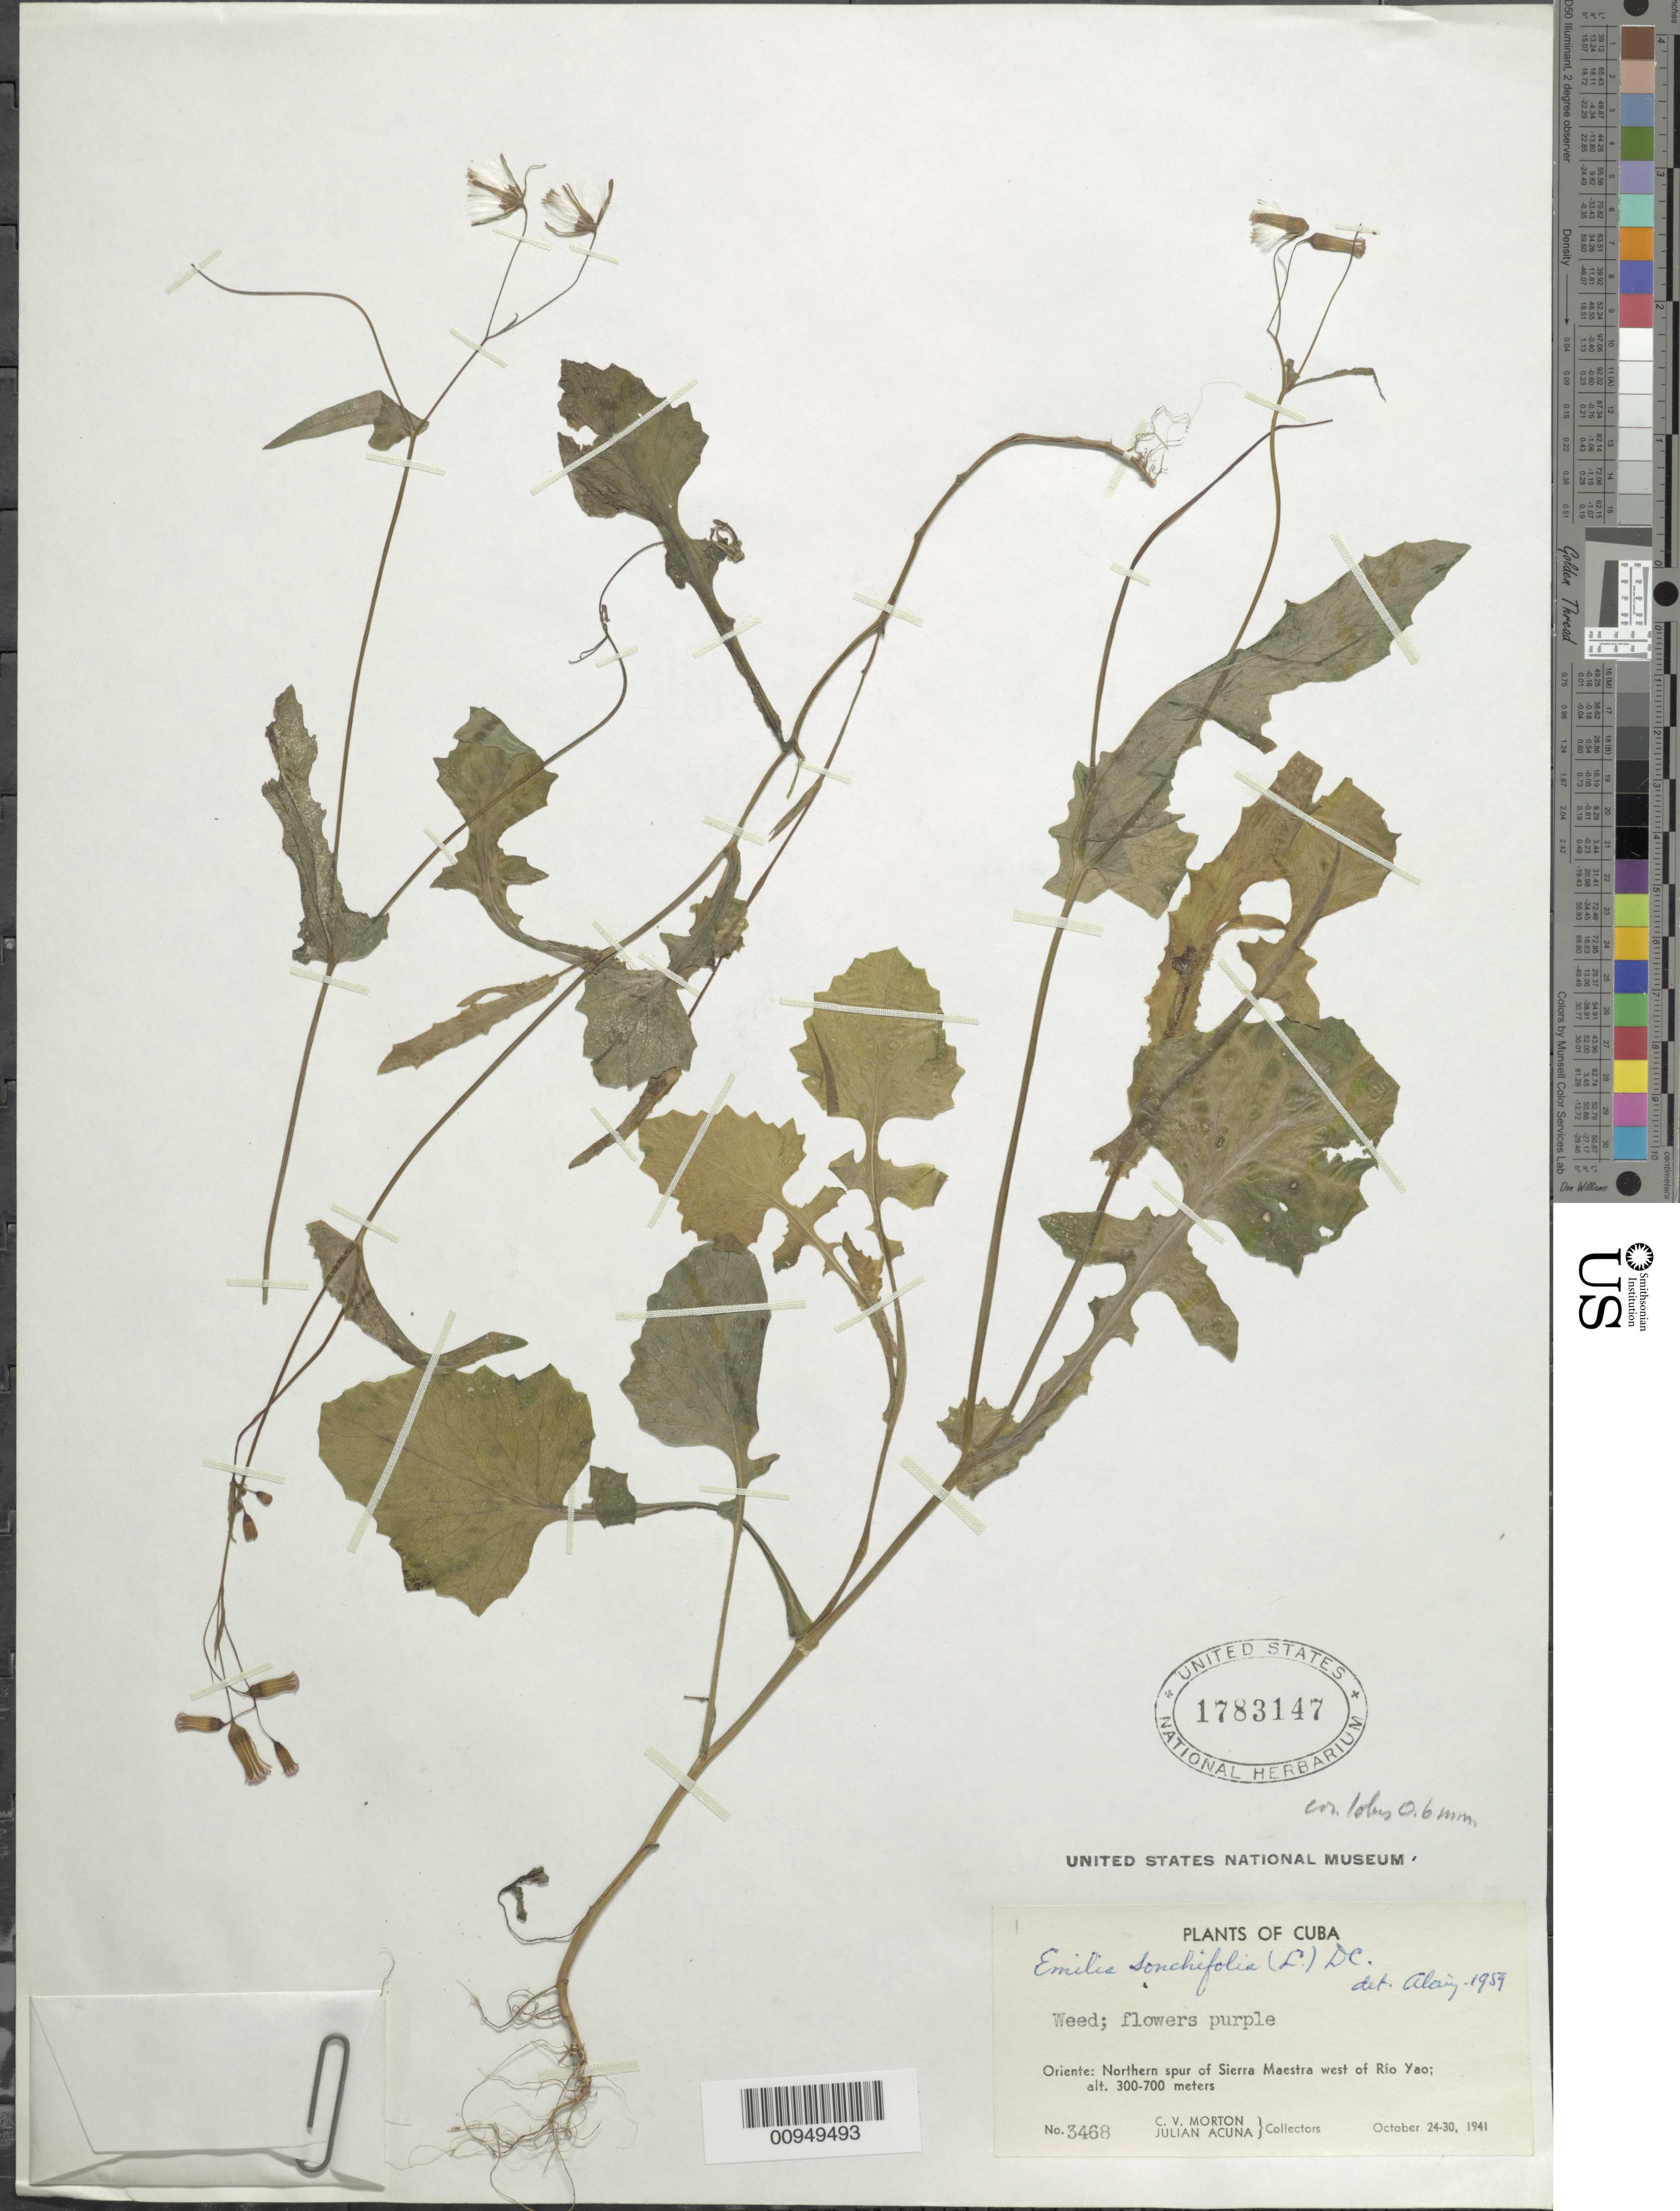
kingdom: Plantae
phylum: Tracheophyta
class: Magnoliopsida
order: Asterales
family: Asteraceae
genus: Emilia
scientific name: Emilia sonchifolia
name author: (L.) DC.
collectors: C. V. Morton & J. Acuña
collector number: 3468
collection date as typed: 24 Oct 1941 to 30 Oct 1941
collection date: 1941-10-24/1941-10-30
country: Cuba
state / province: Oriente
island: Cuba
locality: Northern spur of Sierra Maestra W of Río Yao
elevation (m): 300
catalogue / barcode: US 1783147